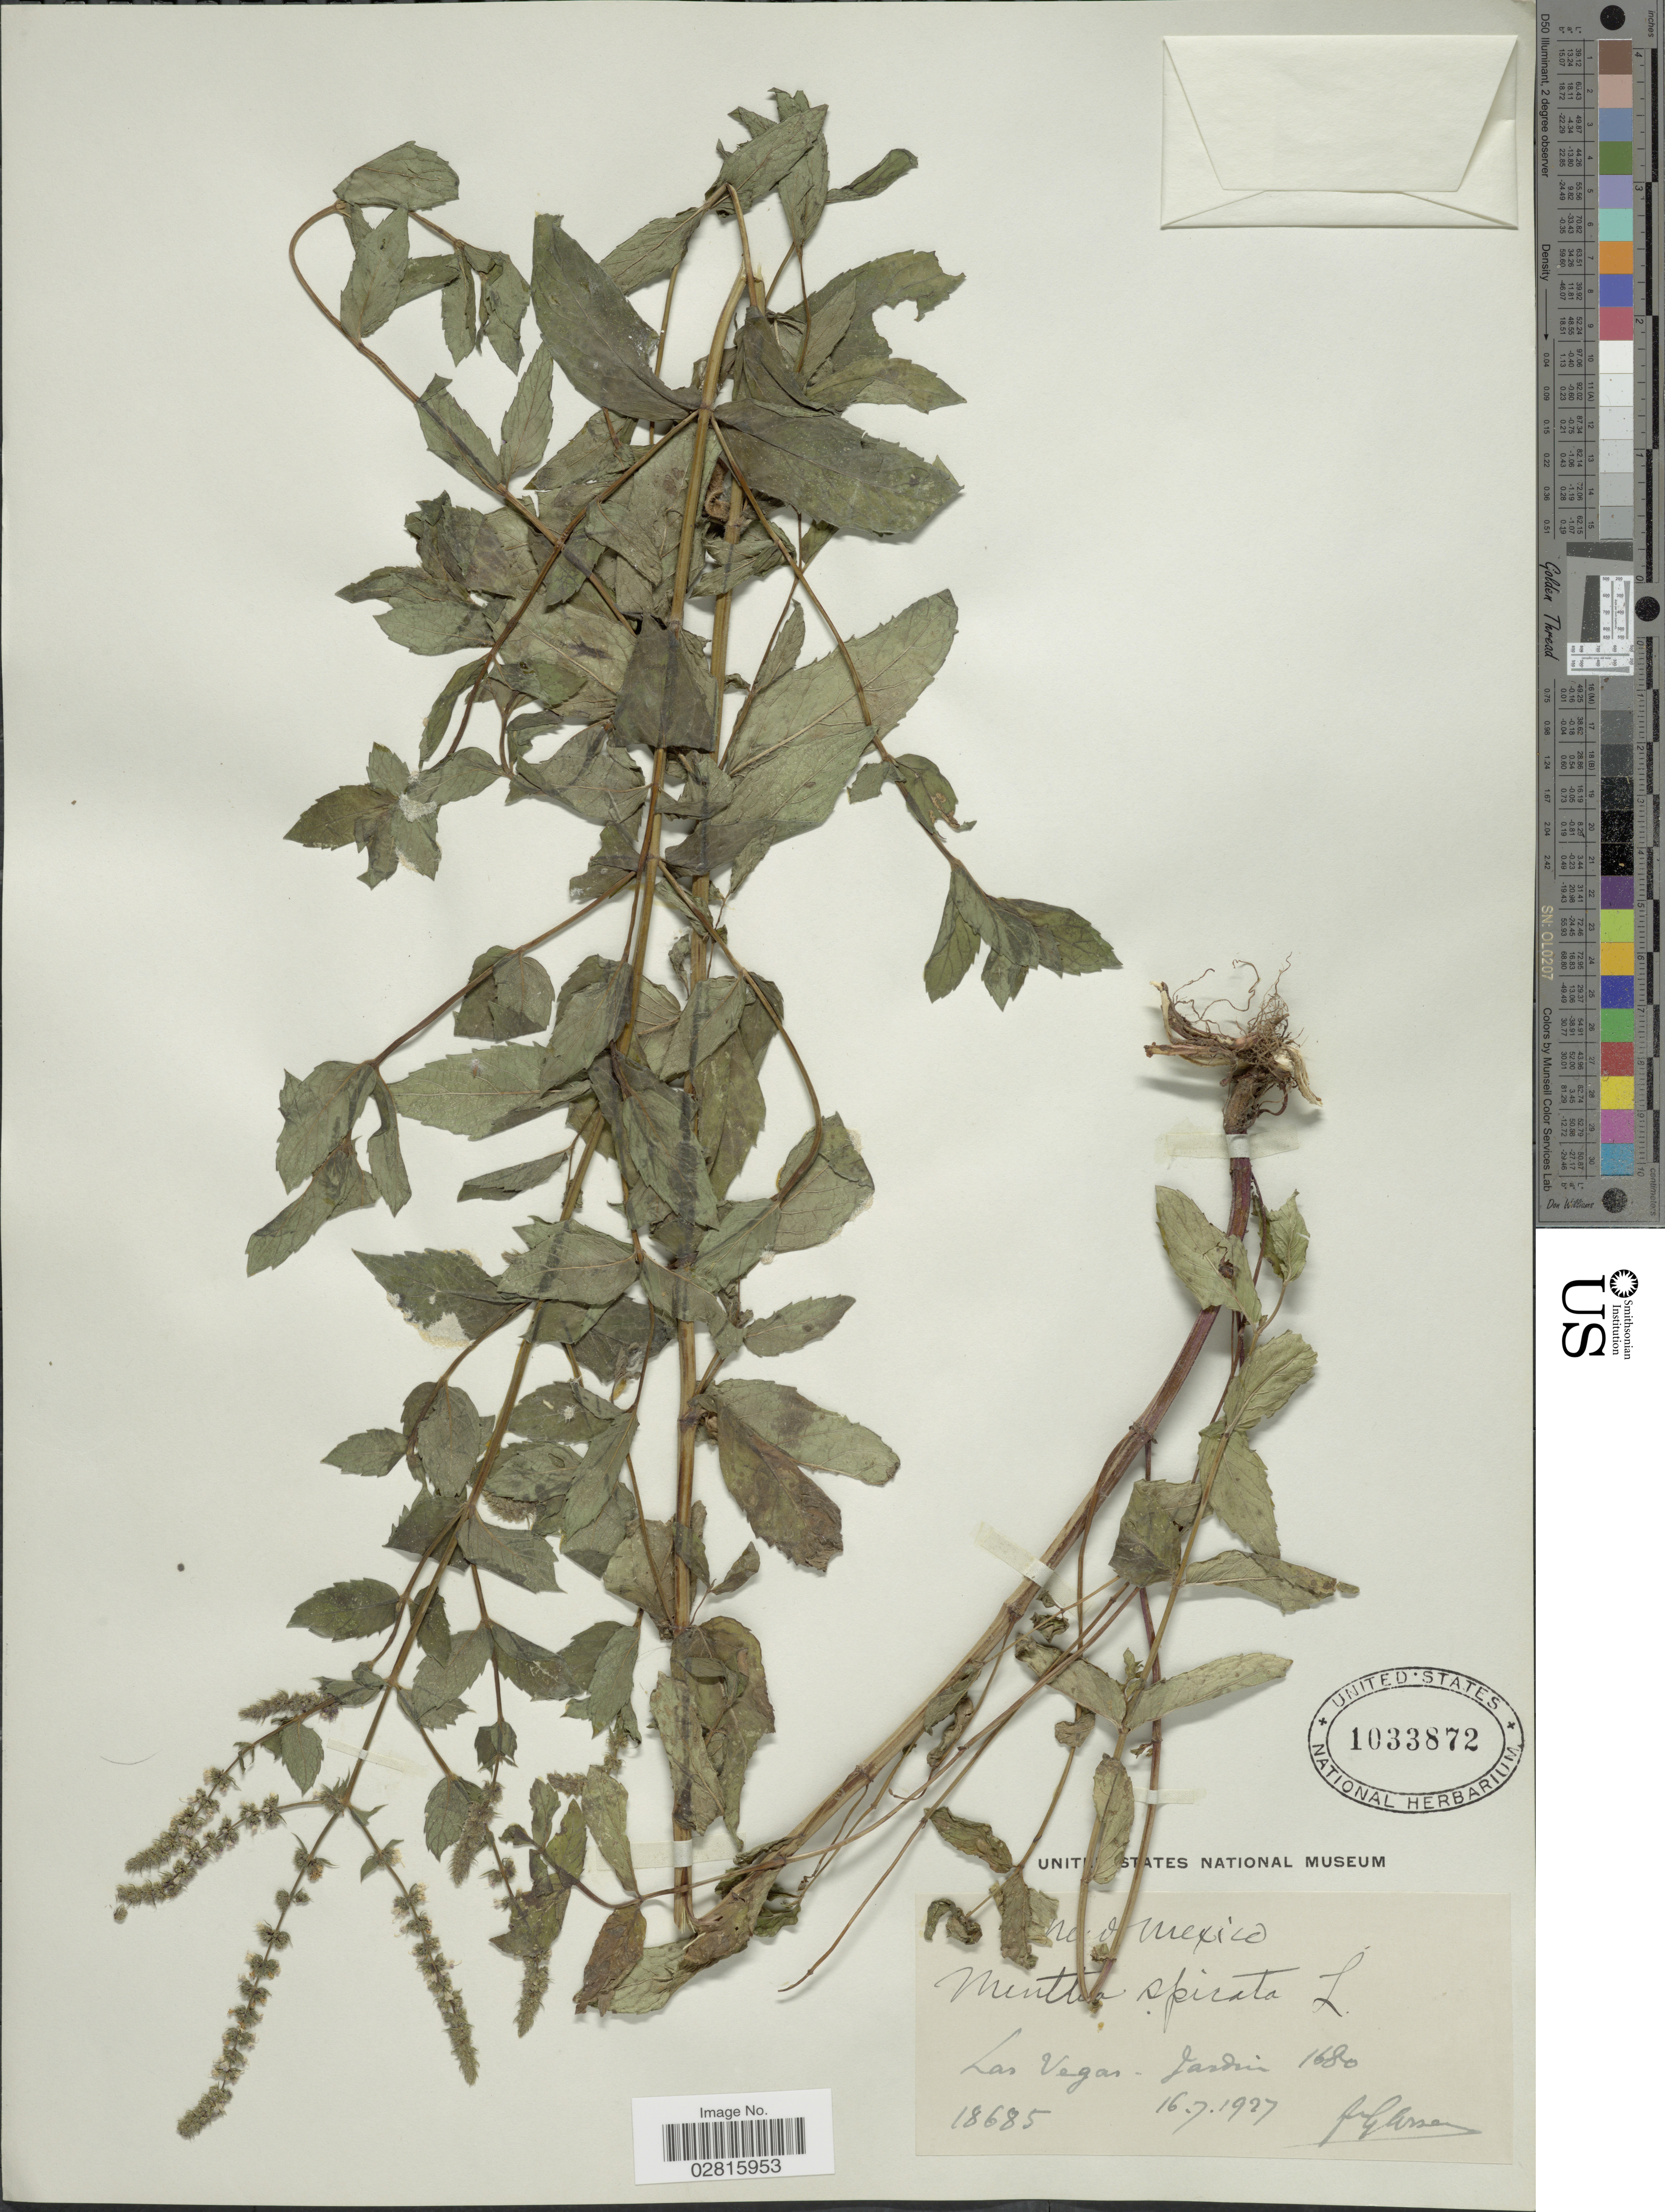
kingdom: Plantae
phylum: Tracheophyta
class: Magnoliopsida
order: Lamiales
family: Lamiaceae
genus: Mentha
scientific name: Mentha spicata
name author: L.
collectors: Bro. G. Arsène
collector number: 18685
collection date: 1927-07-16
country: United States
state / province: New Mexico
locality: Las Vegas - Jardin 1680.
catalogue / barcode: US 1033872